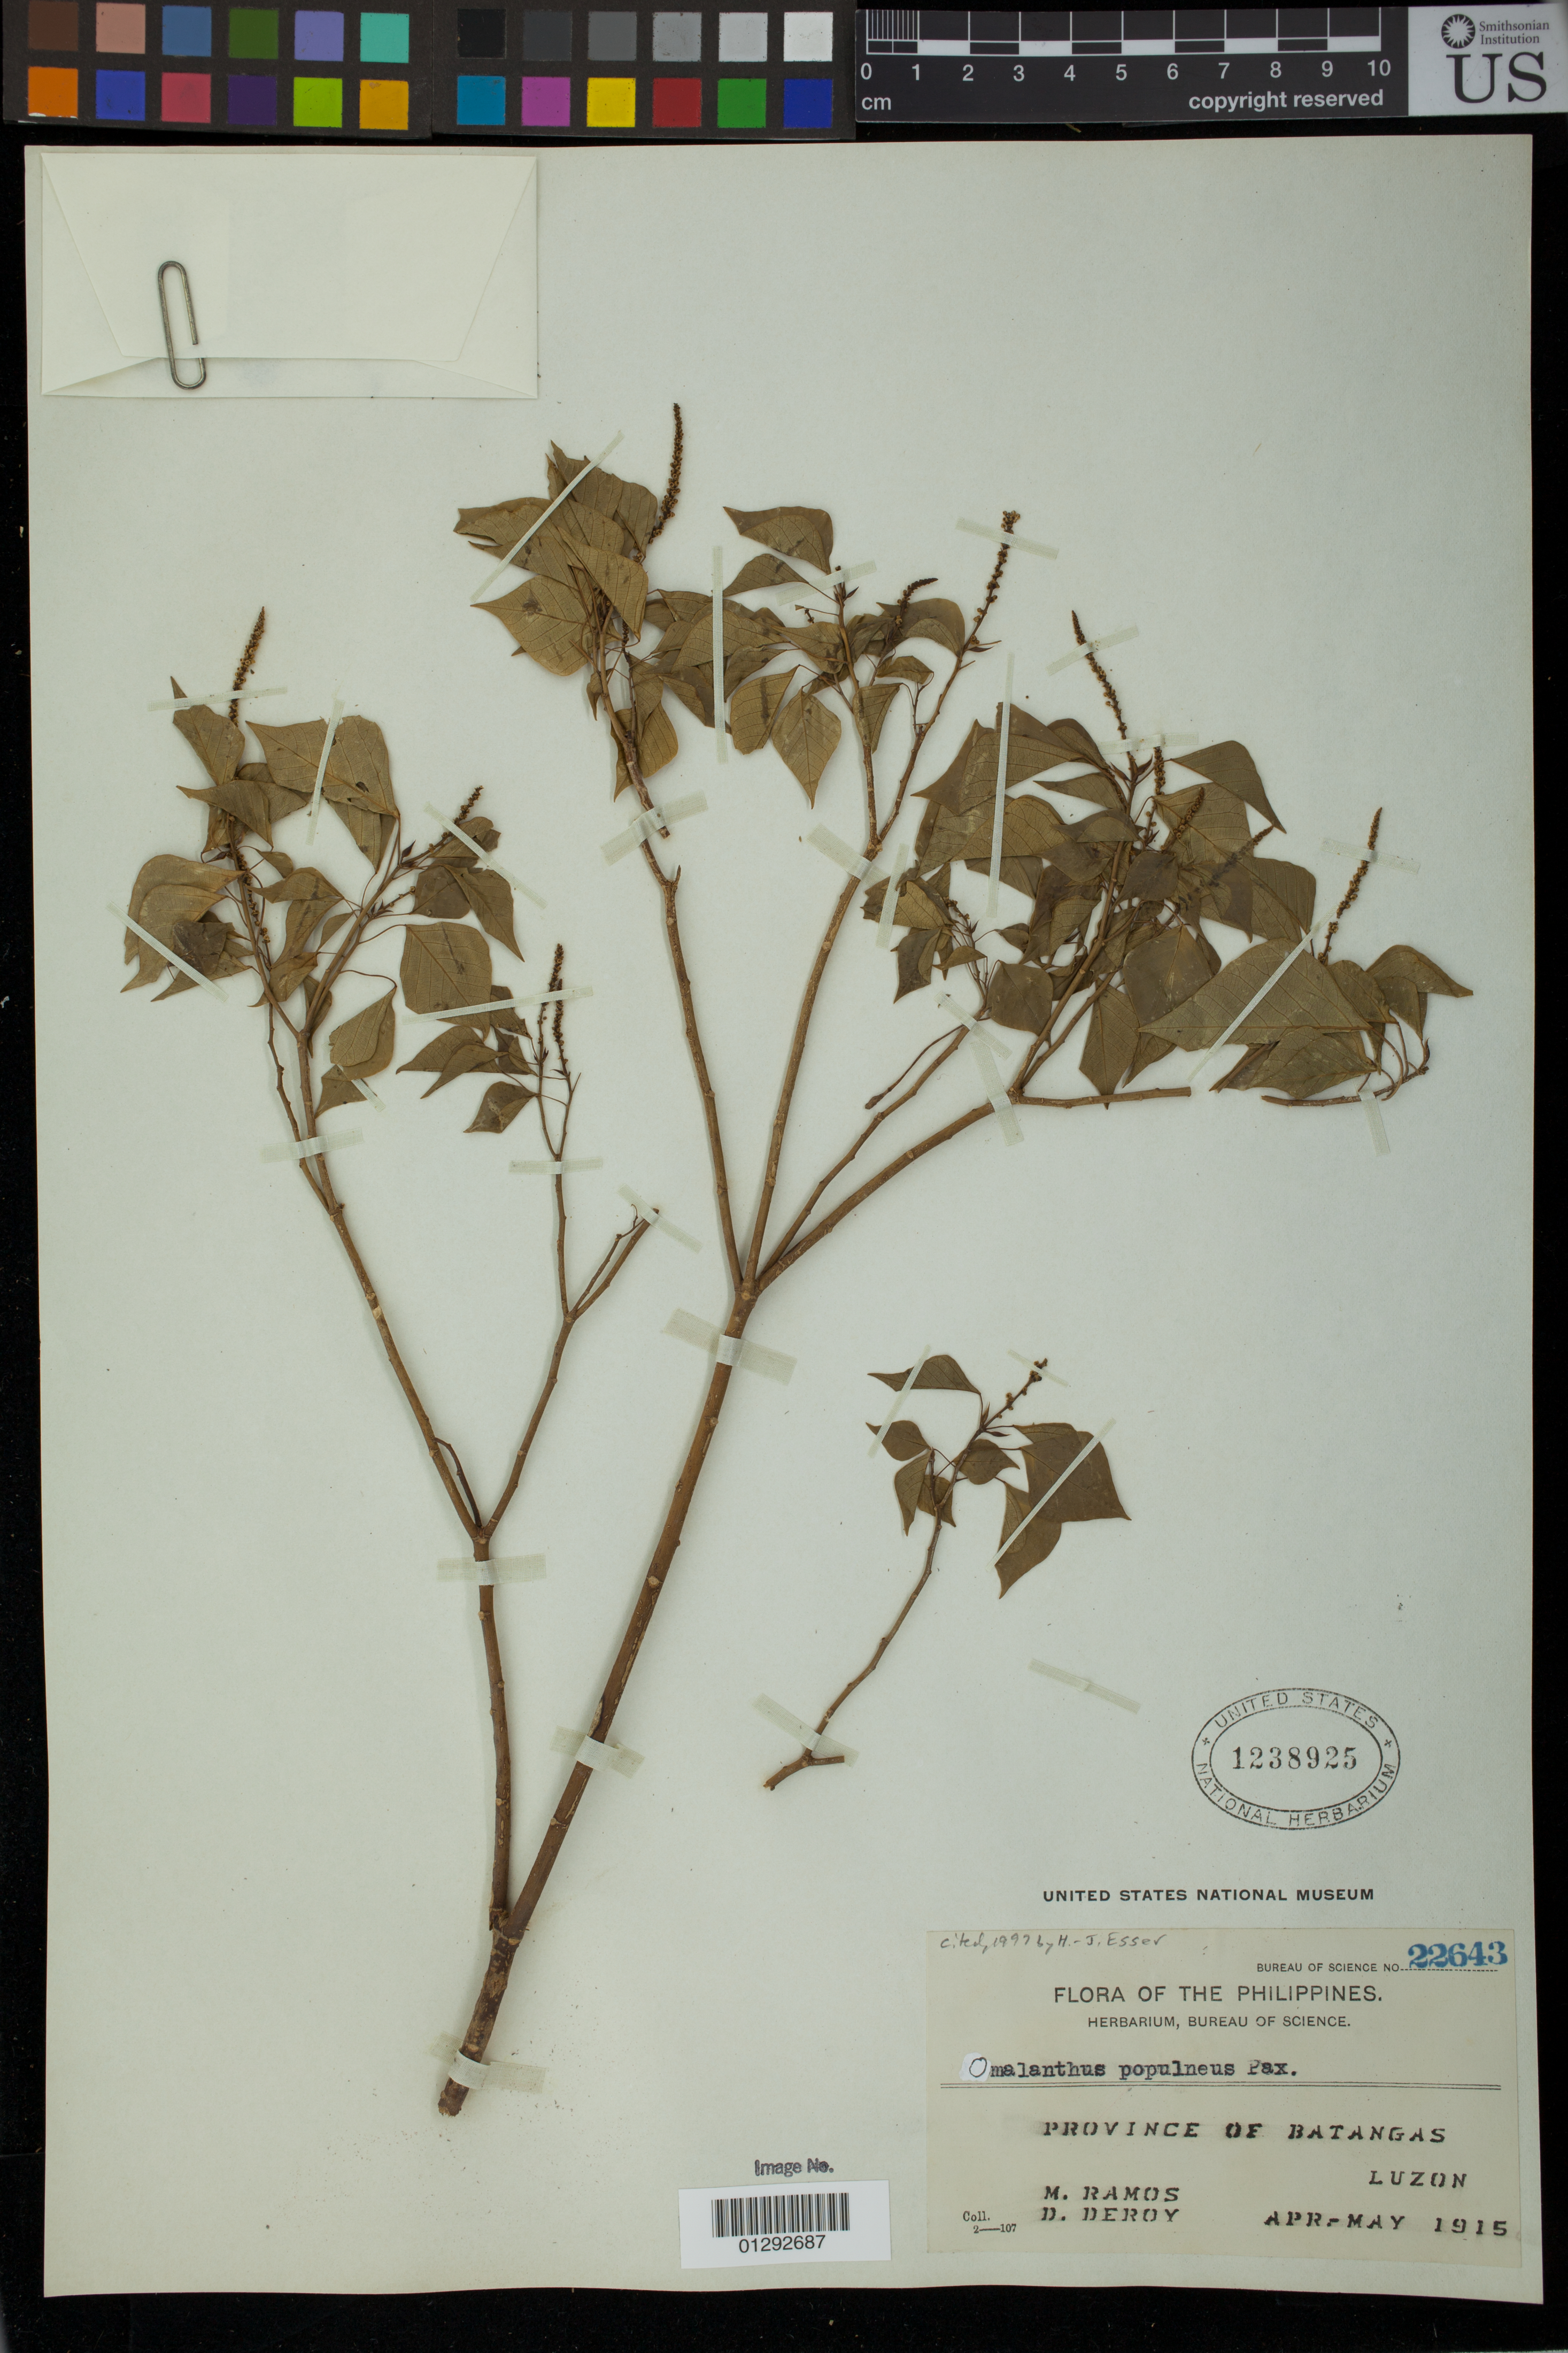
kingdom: Plantae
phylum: Tracheophyta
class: Magnoliopsida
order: Malpighiales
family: Euphorbiaceae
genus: Homalanthus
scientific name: Homalanthus populneus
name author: (Geiseler) Kuntze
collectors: M. Ramos & D. Deroy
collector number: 22643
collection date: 1915-04/1915-05-01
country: Philippines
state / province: Calabarzon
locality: Province of Batangas, Luzon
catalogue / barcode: US 1238925